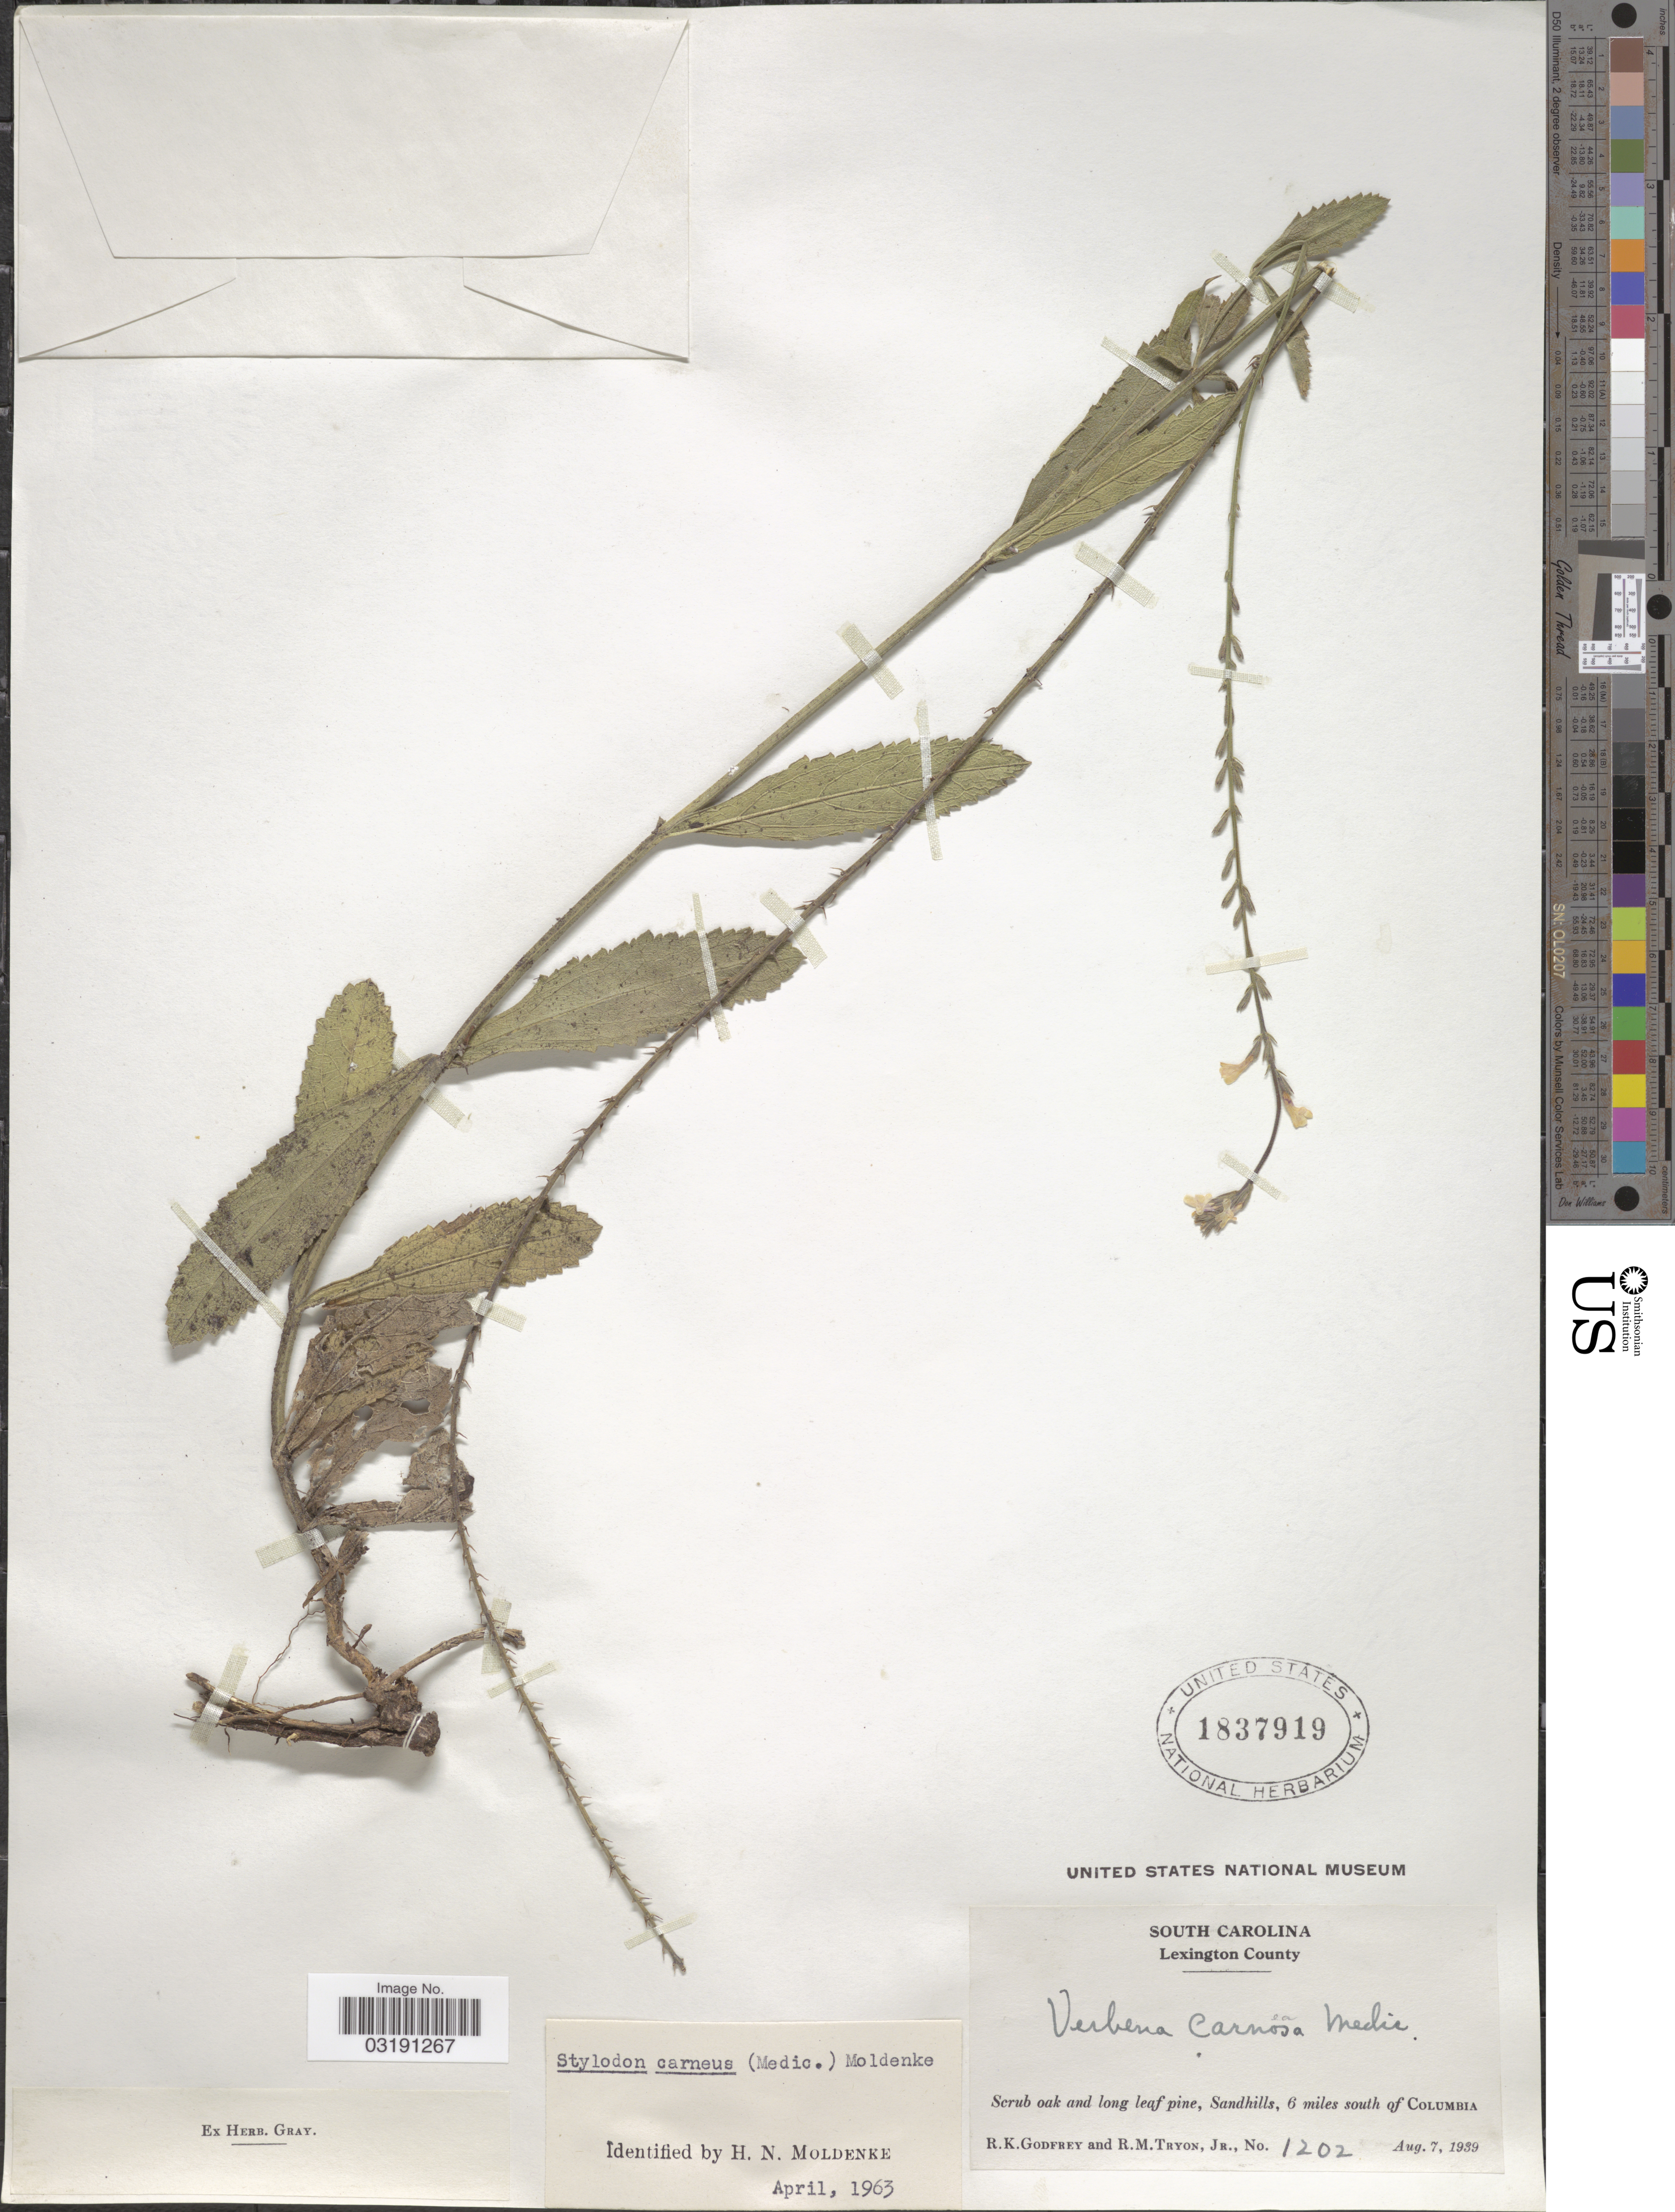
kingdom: Plantae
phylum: Tracheophyta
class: Magnoliopsida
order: Lamiales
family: Verbenaceae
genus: Verbena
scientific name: Verbena carnea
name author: Medik.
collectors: R. K. Godfrey & R. Tryon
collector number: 1202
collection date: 1939-08-07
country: United States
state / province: South Carolina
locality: Lexington County. Scrub oak and long leaf pine, Sandhills, 6 miles of south of Columbia.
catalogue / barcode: US 1837919